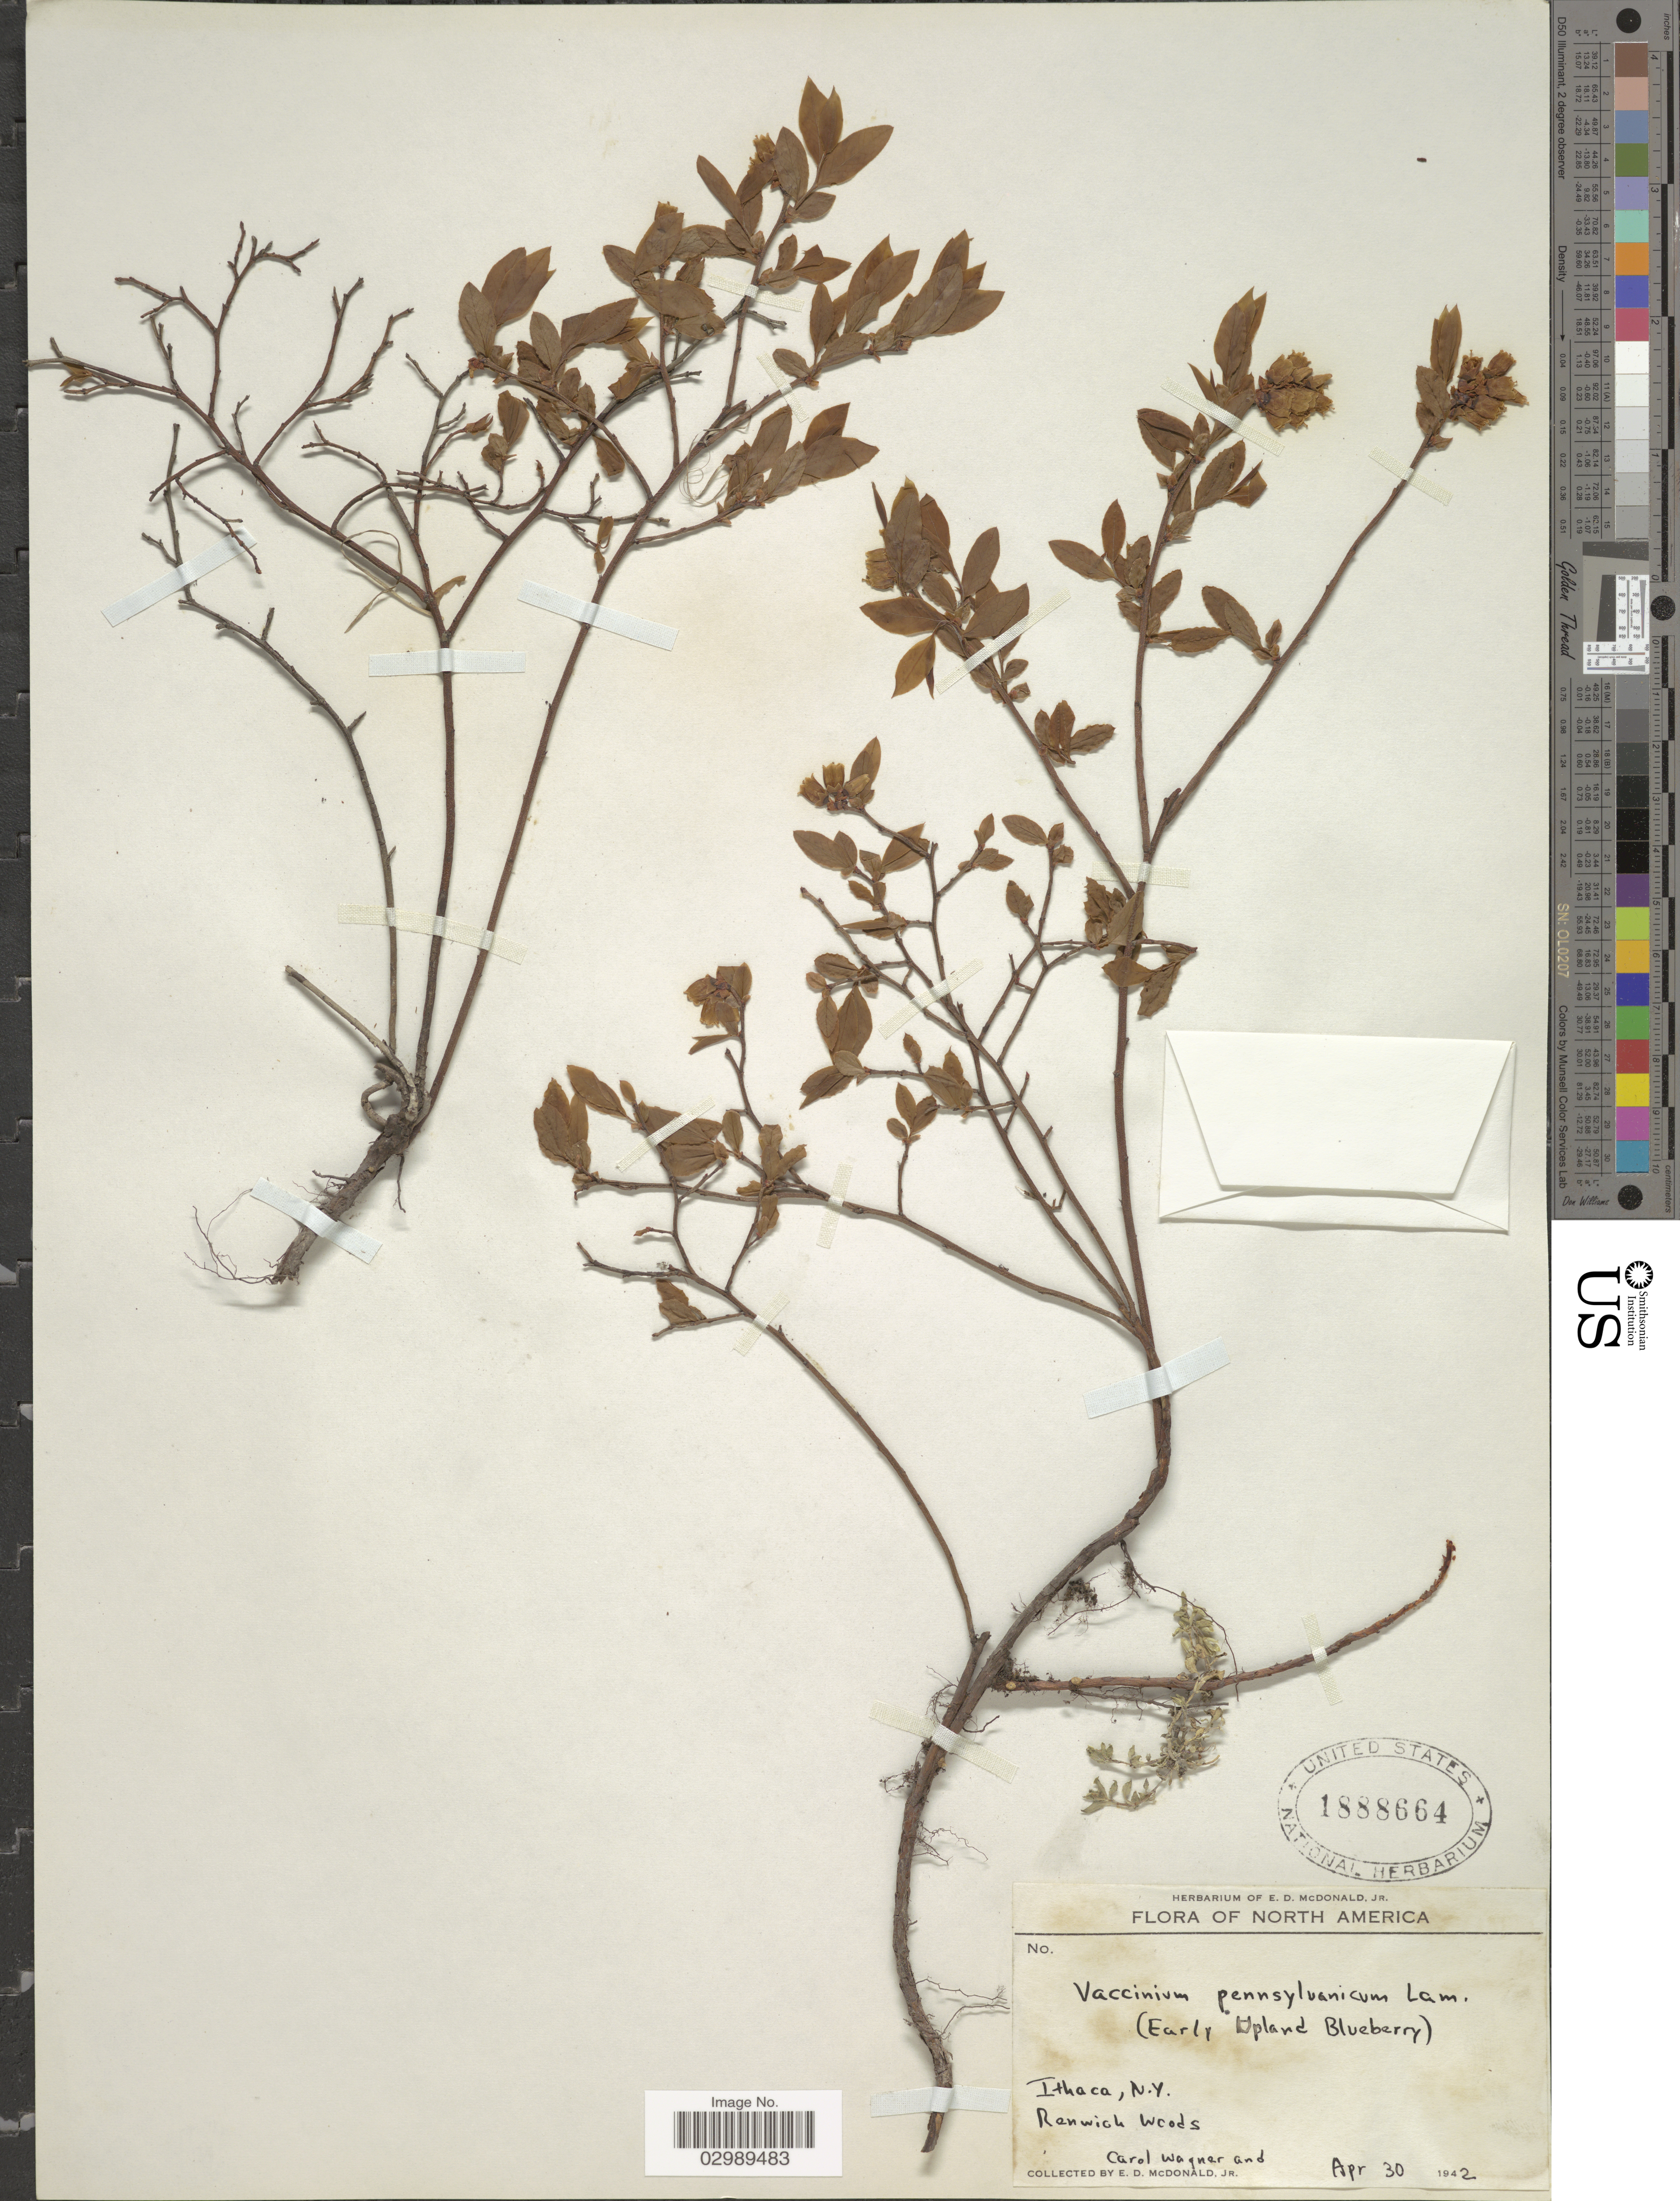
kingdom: Plantae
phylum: Tracheophyta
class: Magnoliopsida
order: Ericales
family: Ericaceae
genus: Vaccinium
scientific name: Vaccinium pensylvanicum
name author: Mill.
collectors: E. D. McDonald Jr. & C. Wagner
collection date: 1942-04-30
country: United States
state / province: New York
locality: Ithaca, Renwich Woods.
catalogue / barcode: US 1888664